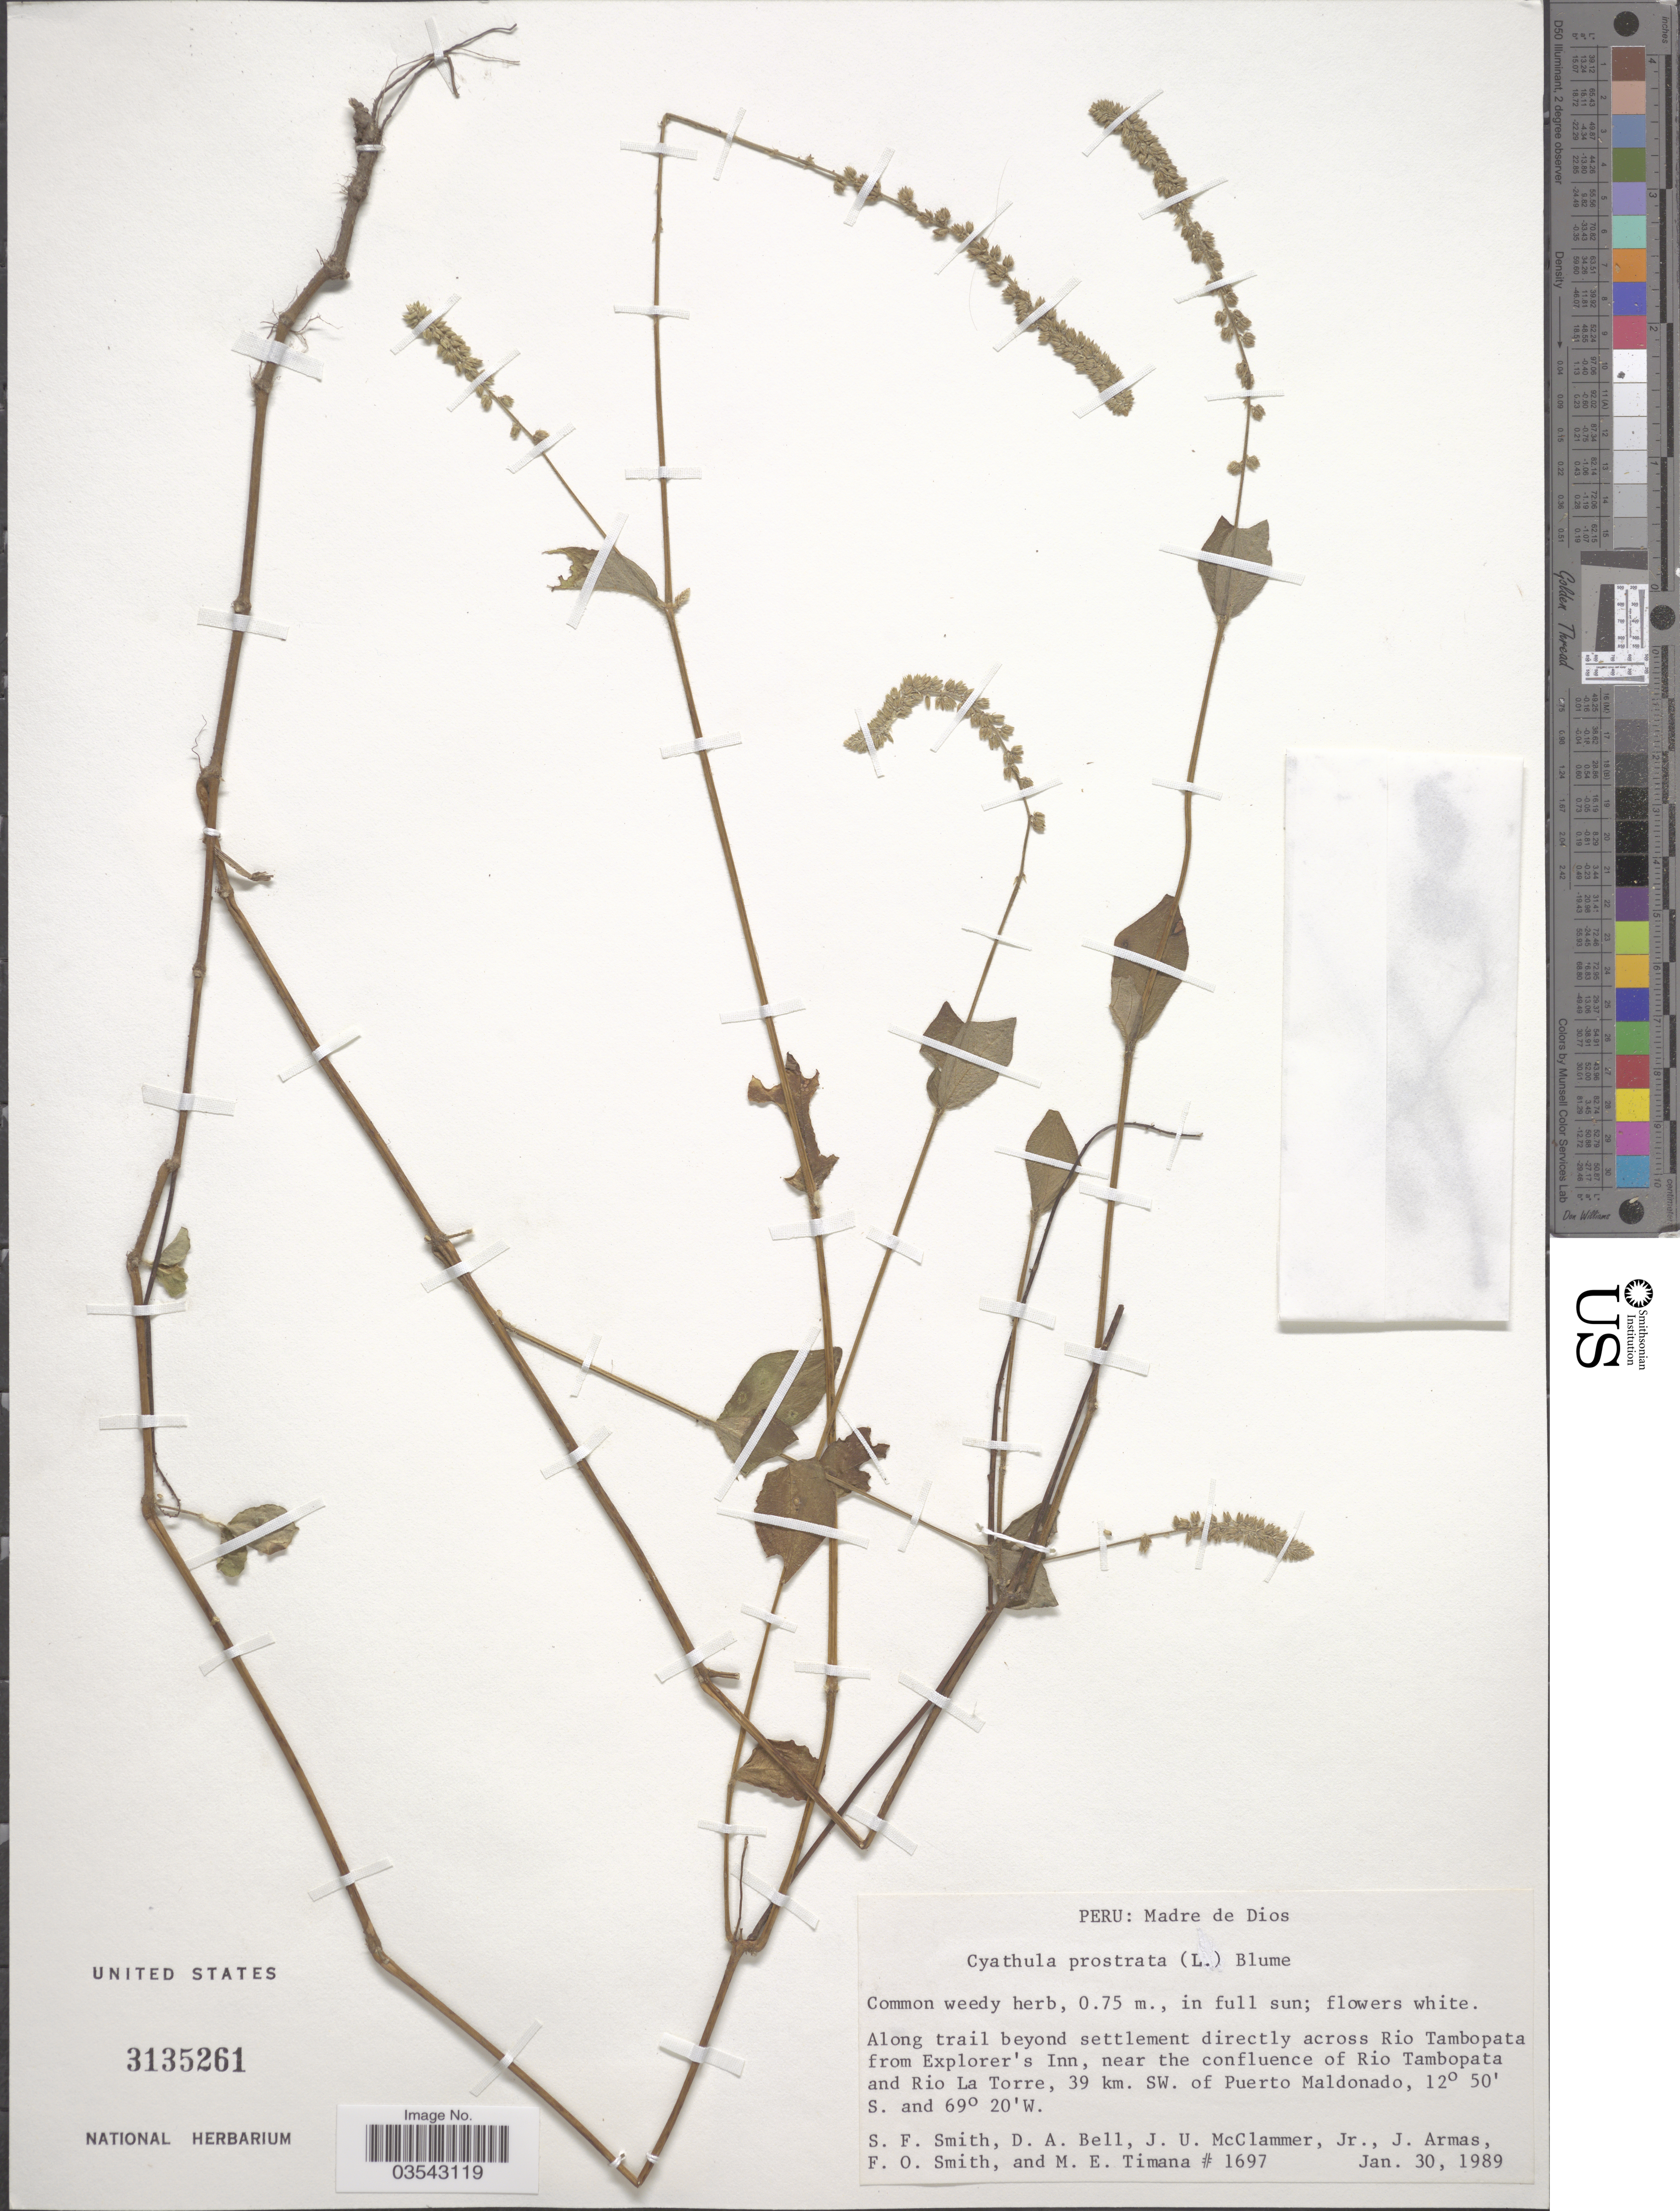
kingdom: Plantae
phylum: Tracheophyta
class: Magnoliopsida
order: Caryophyllales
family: Amaranthaceae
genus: Cyathula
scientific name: Cyathula prostrata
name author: (L.) Blume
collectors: S.F. Smith, D. A. Bell, J. McClammer Jr. & J. Armas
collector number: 1697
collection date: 1989-01-30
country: Peru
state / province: Madre de Dios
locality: Along trail beyond settlement directly across Rio Tambopata from Explorer's Inn, near the confluence of Rio Tambopata and Rio La Torre, 39 km. SW. of Puerto Maldonado.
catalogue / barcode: US 3135261